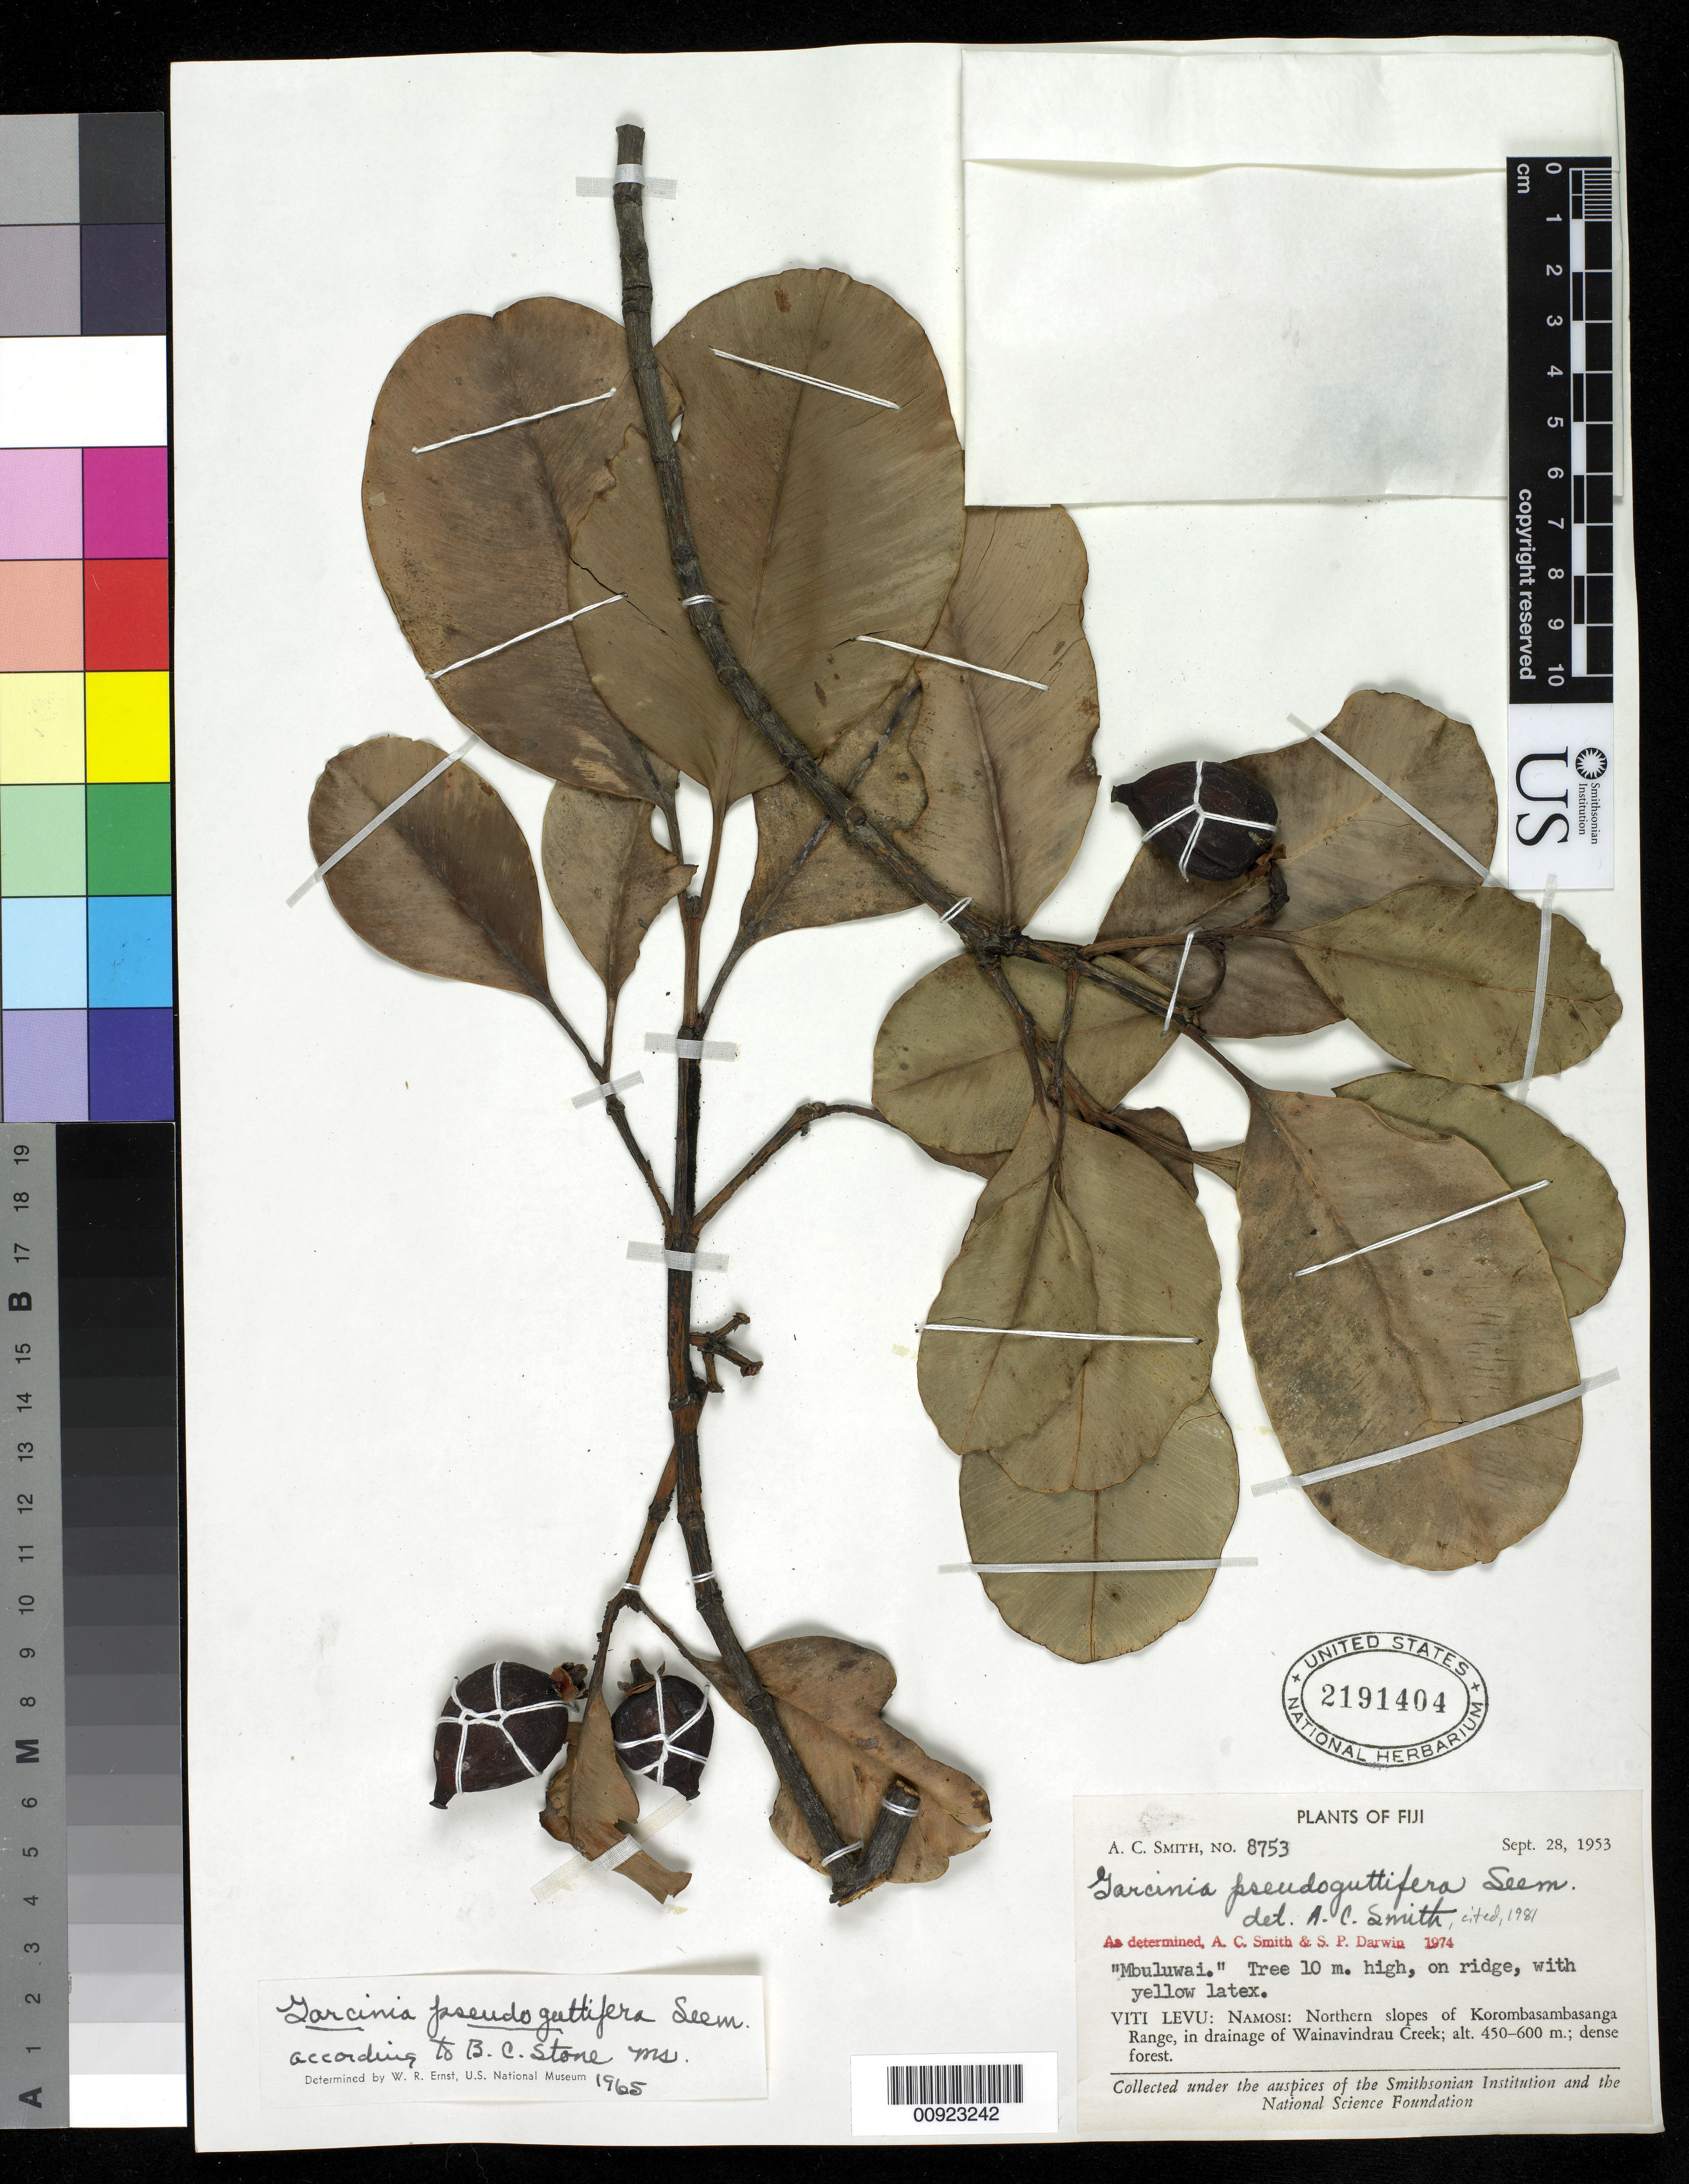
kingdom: Plantae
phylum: Tracheophyta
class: Magnoliopsida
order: Malpighiales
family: Clusiaceae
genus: Garcinia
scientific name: Garcinia pseudoguttifera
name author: Seem.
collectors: C. A. Smith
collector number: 8753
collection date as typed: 28 Sep 1953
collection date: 1953-09-28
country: Fiji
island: Viti Levu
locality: Northern slopes of Korombasambasanga Range, in drainage of Wainavindrau Creek.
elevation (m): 450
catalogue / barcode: US 2191404